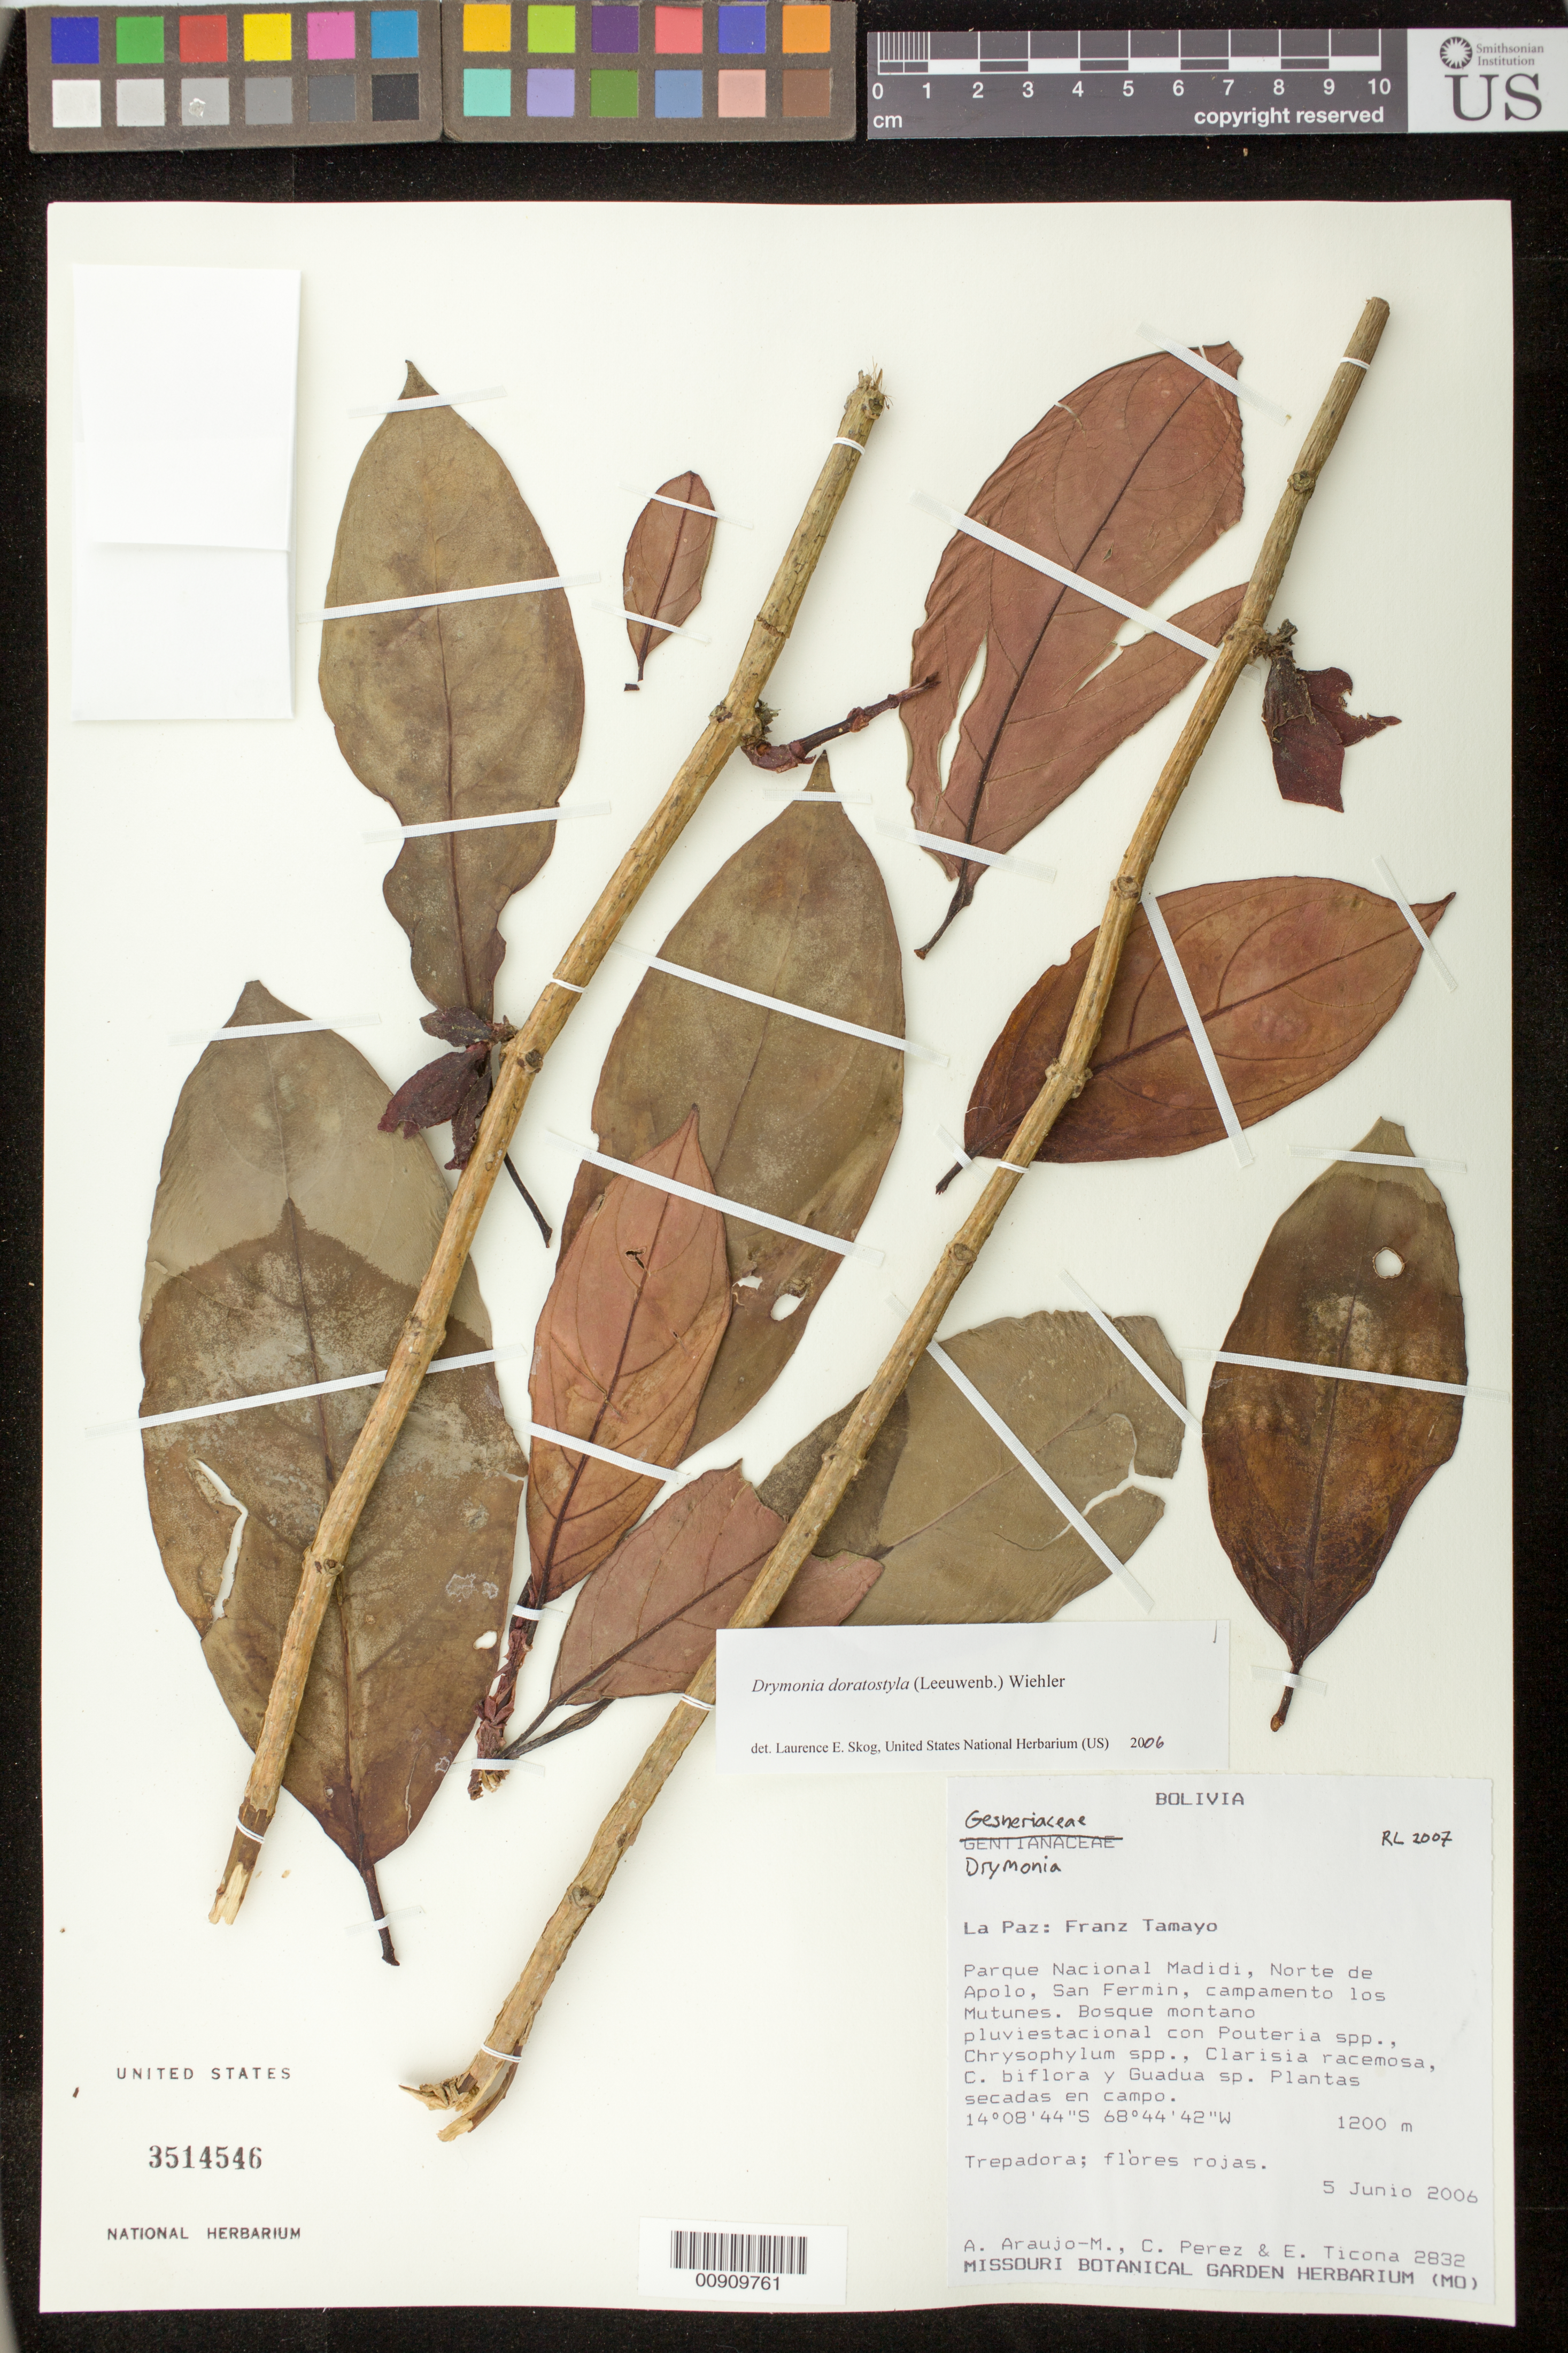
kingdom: Plantae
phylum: Tracheophyta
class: Magnoliopsida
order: Lamiales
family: Gesneriaceae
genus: Drymonia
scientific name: Drymonia doratostyla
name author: (Leeuwenb.) Wiehler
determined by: Skog, Laurence E.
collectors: A. Araujo-M., C. Perez & E. Ticona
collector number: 2832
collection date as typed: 05 Jun 2006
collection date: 2006-06-05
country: Bolivia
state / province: La Paz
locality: La Paz: Franz Tamayo. Parque Nacional Madidi, Norte de Apolo, San Fermin, campamento los Mutunes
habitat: Bosque montano pluviestacional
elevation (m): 1200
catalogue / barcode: US 3514546